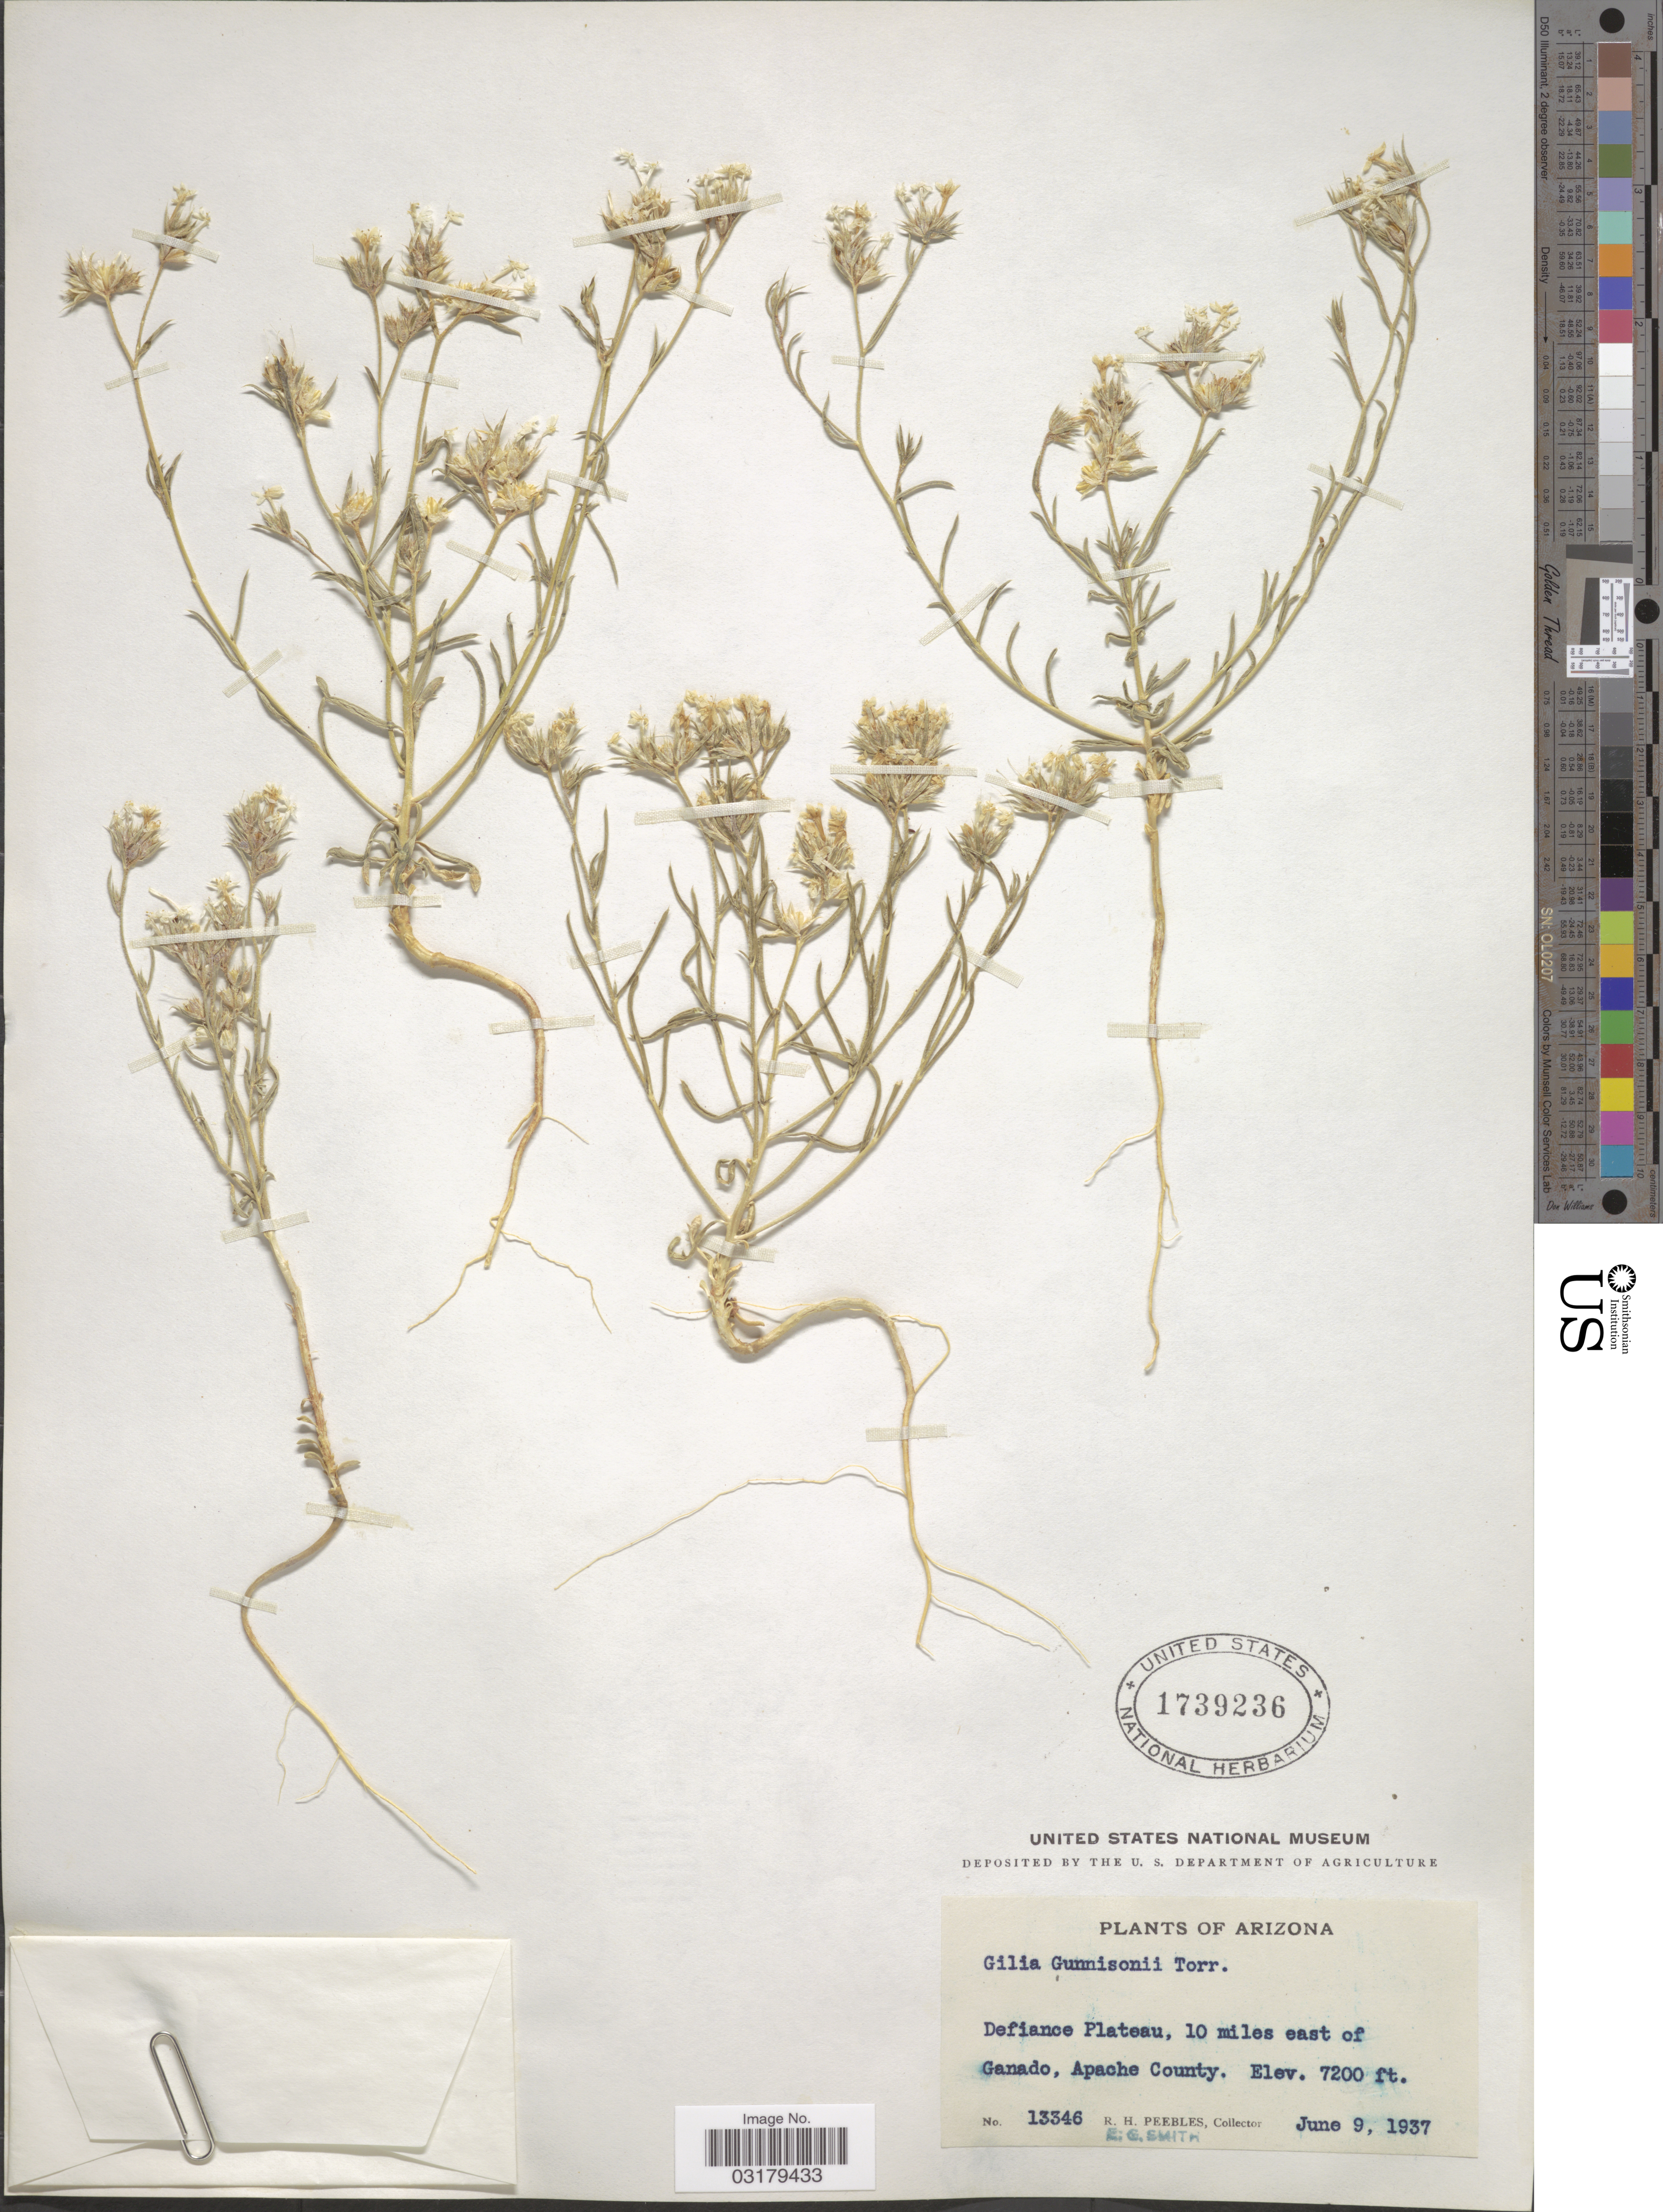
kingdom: Plantae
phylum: Tracheophyta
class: Magnoliopsida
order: Ericales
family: Polemoniaceae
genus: Ipomopsis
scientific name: Ipomopsis gunnisonii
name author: (Torr. & A. Gray) V.E. Grant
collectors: R. H. Peebles & E. G. Smith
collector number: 13346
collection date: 1937-06-09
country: United States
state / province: Arizona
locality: Defiance Plateau, 10 miles east of Ganado, Apache County.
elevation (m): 2195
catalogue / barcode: US 1739236